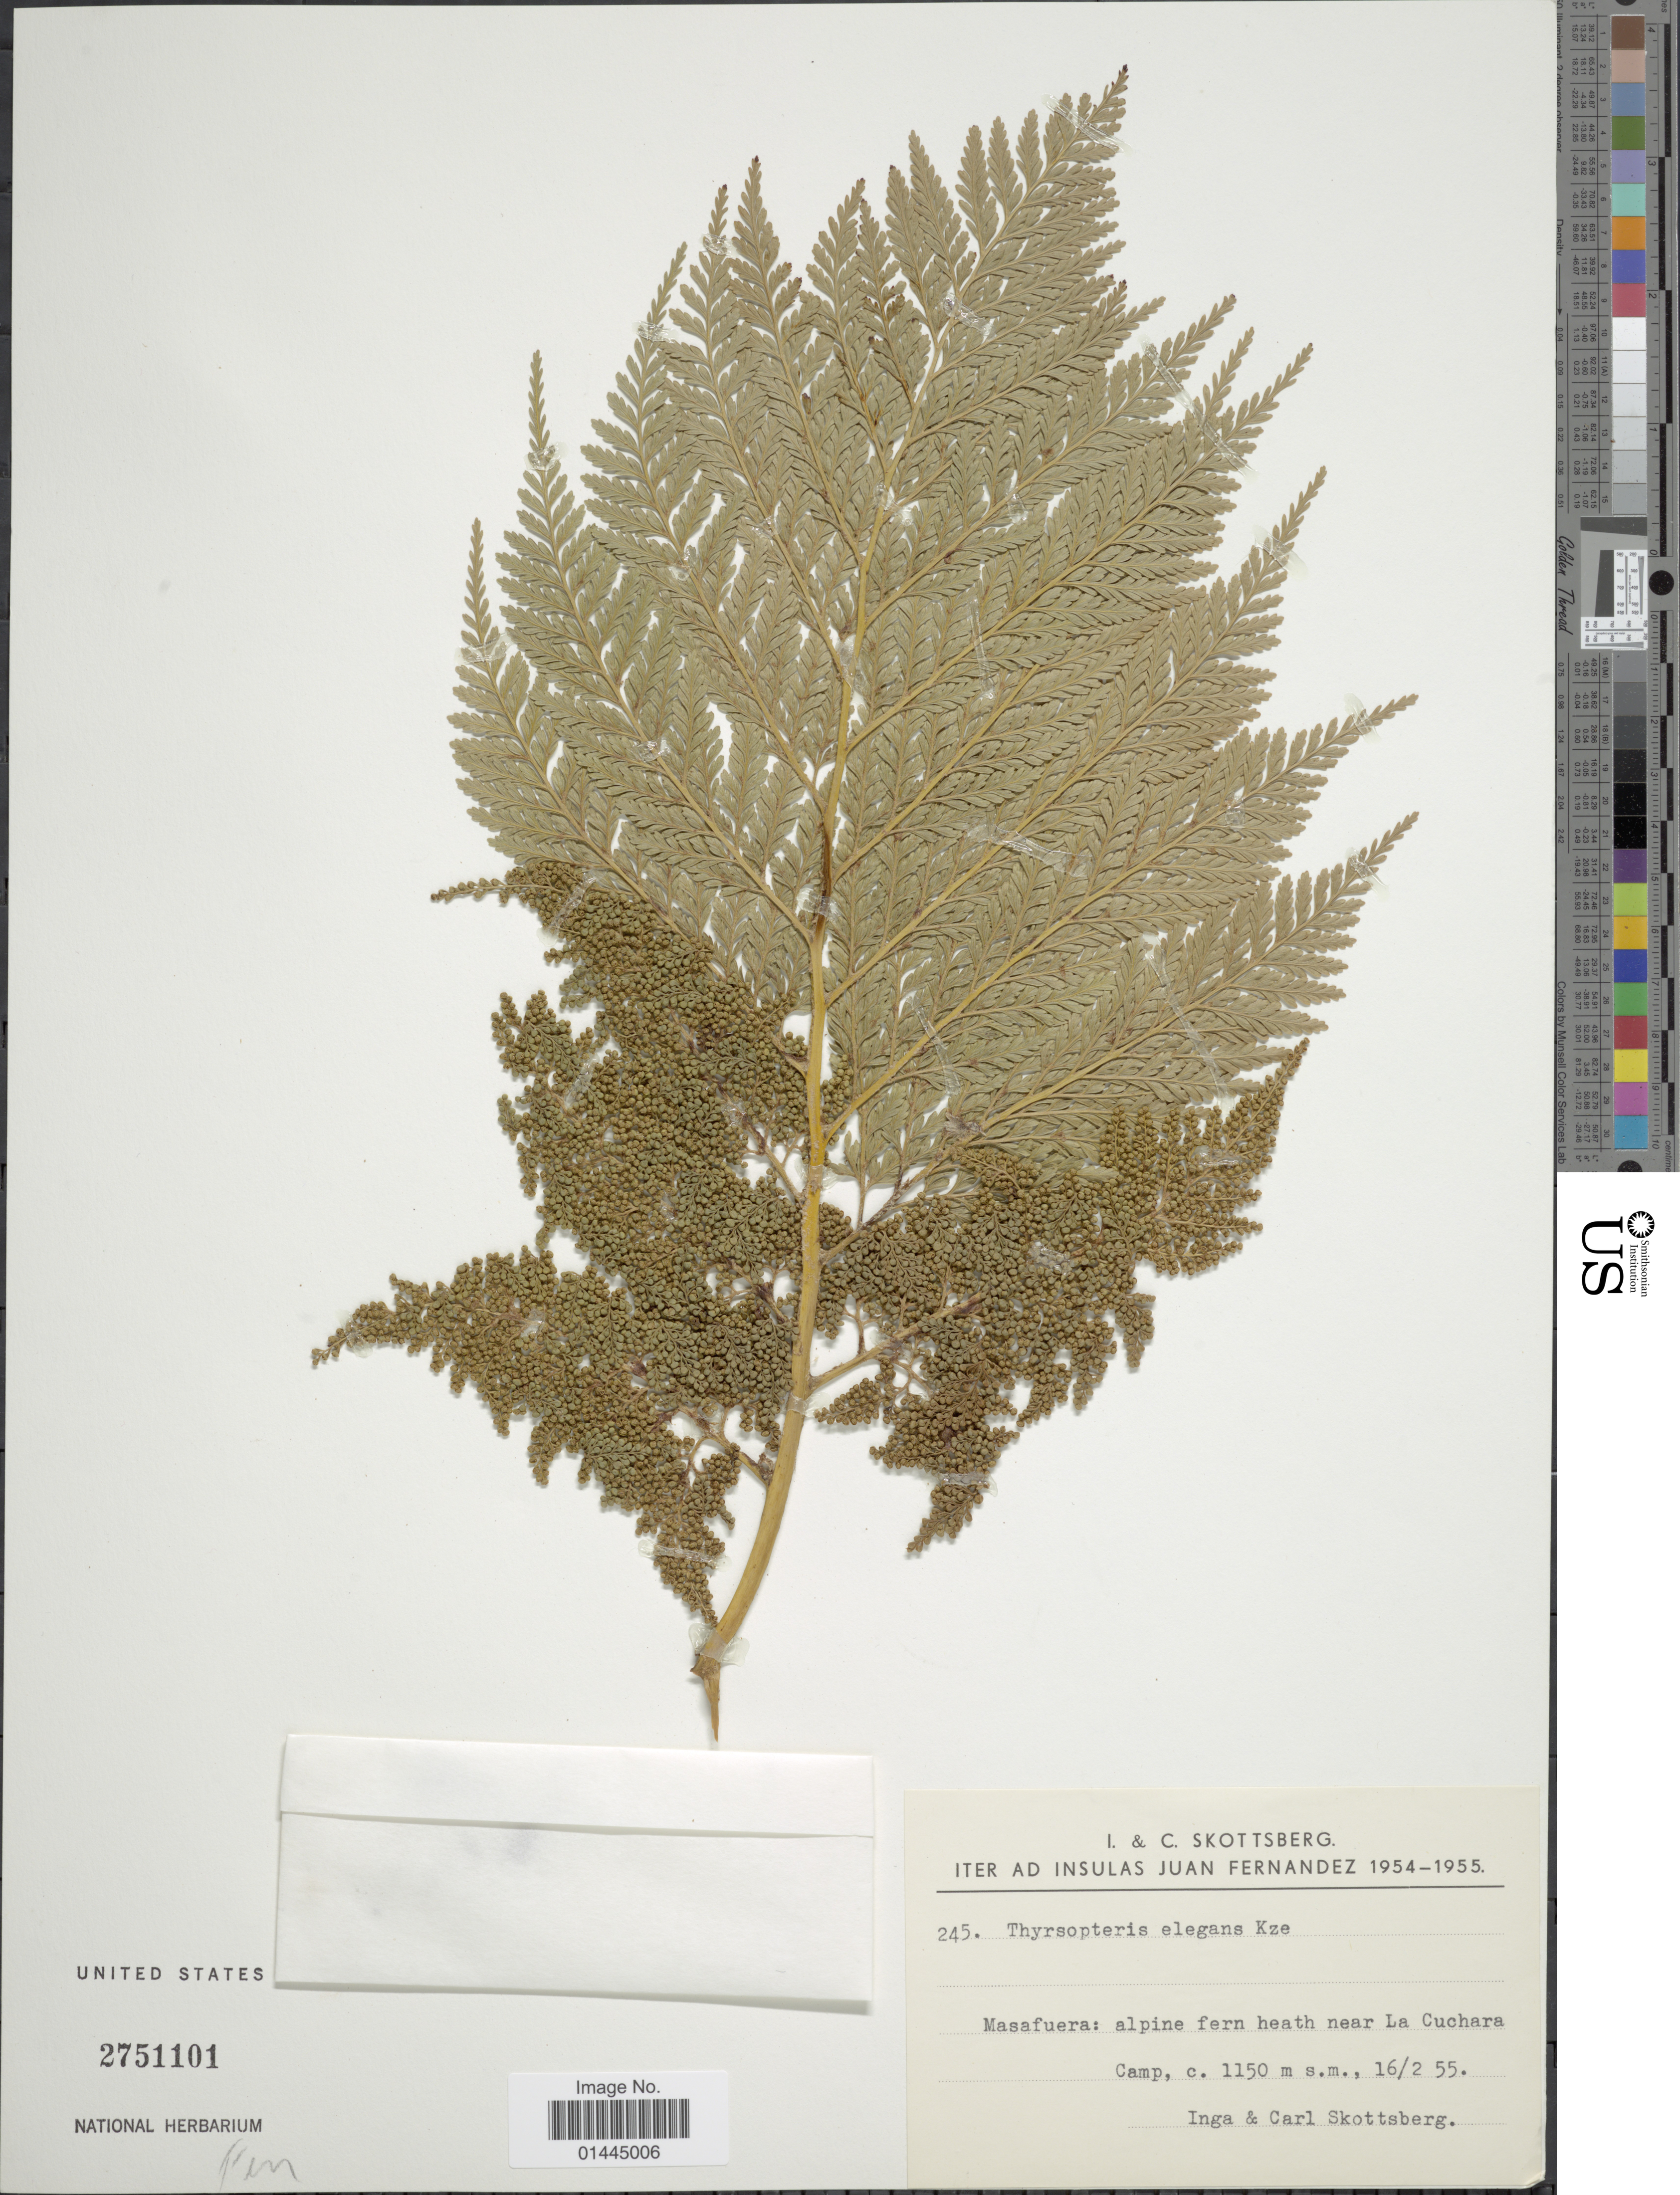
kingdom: Plantae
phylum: Tracheophyta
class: Polypodiopsida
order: Cyatheales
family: Thyrsopteridaceae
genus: Thyrsopteris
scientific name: Thyrsopteris elegans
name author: Kunze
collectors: I. Skottsberg & C. Skottsberg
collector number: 245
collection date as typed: Transcribed d/m/y: 16/2/55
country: Chile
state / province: Valparaíso (V)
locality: Iter ad insulas Juan Fernandez, Masafuera: alpine fern heath near La Cuchara Camp.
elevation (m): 1150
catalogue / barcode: US 2751101